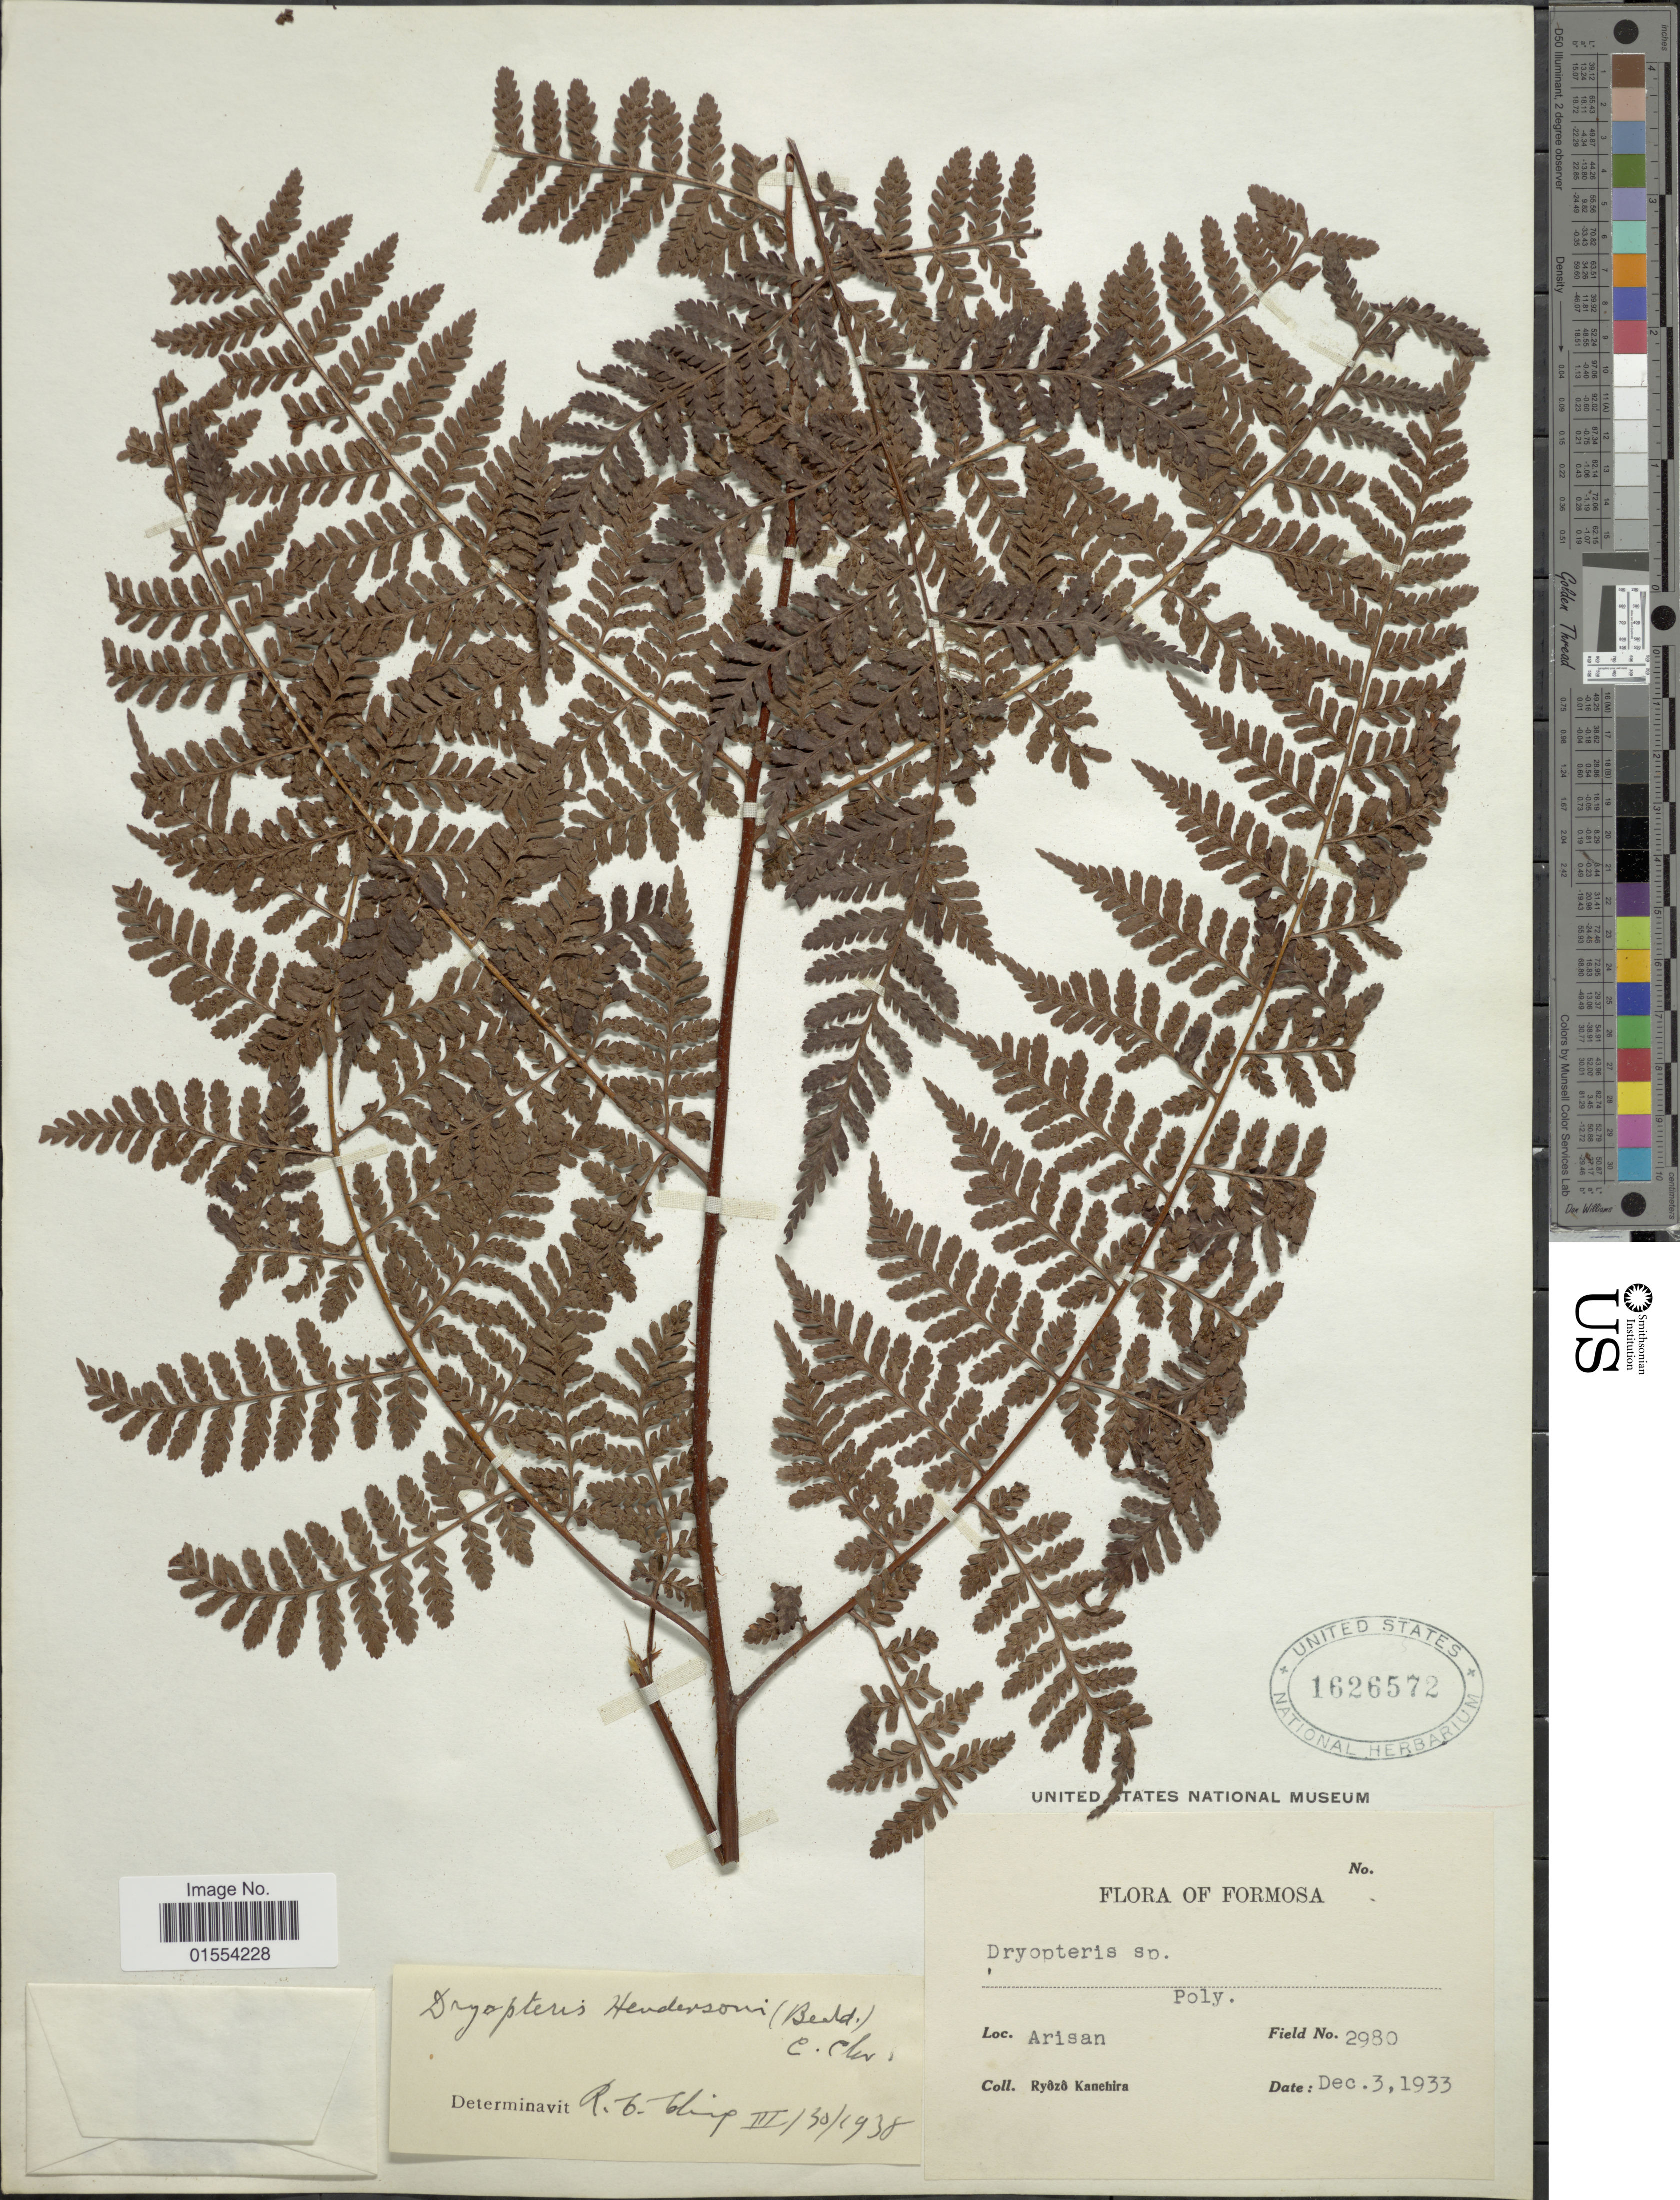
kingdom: Plantae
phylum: Tracheophyta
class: Polypodiopsida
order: Polypodiales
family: Dryopteridaceae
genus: Dryopteris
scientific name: Dryopteris hendersonii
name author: (Bedd.) C. Chr.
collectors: R. Kanehira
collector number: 2980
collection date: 1933-12-03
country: Taiwan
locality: Formosa, Arisan.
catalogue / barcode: US 1626572